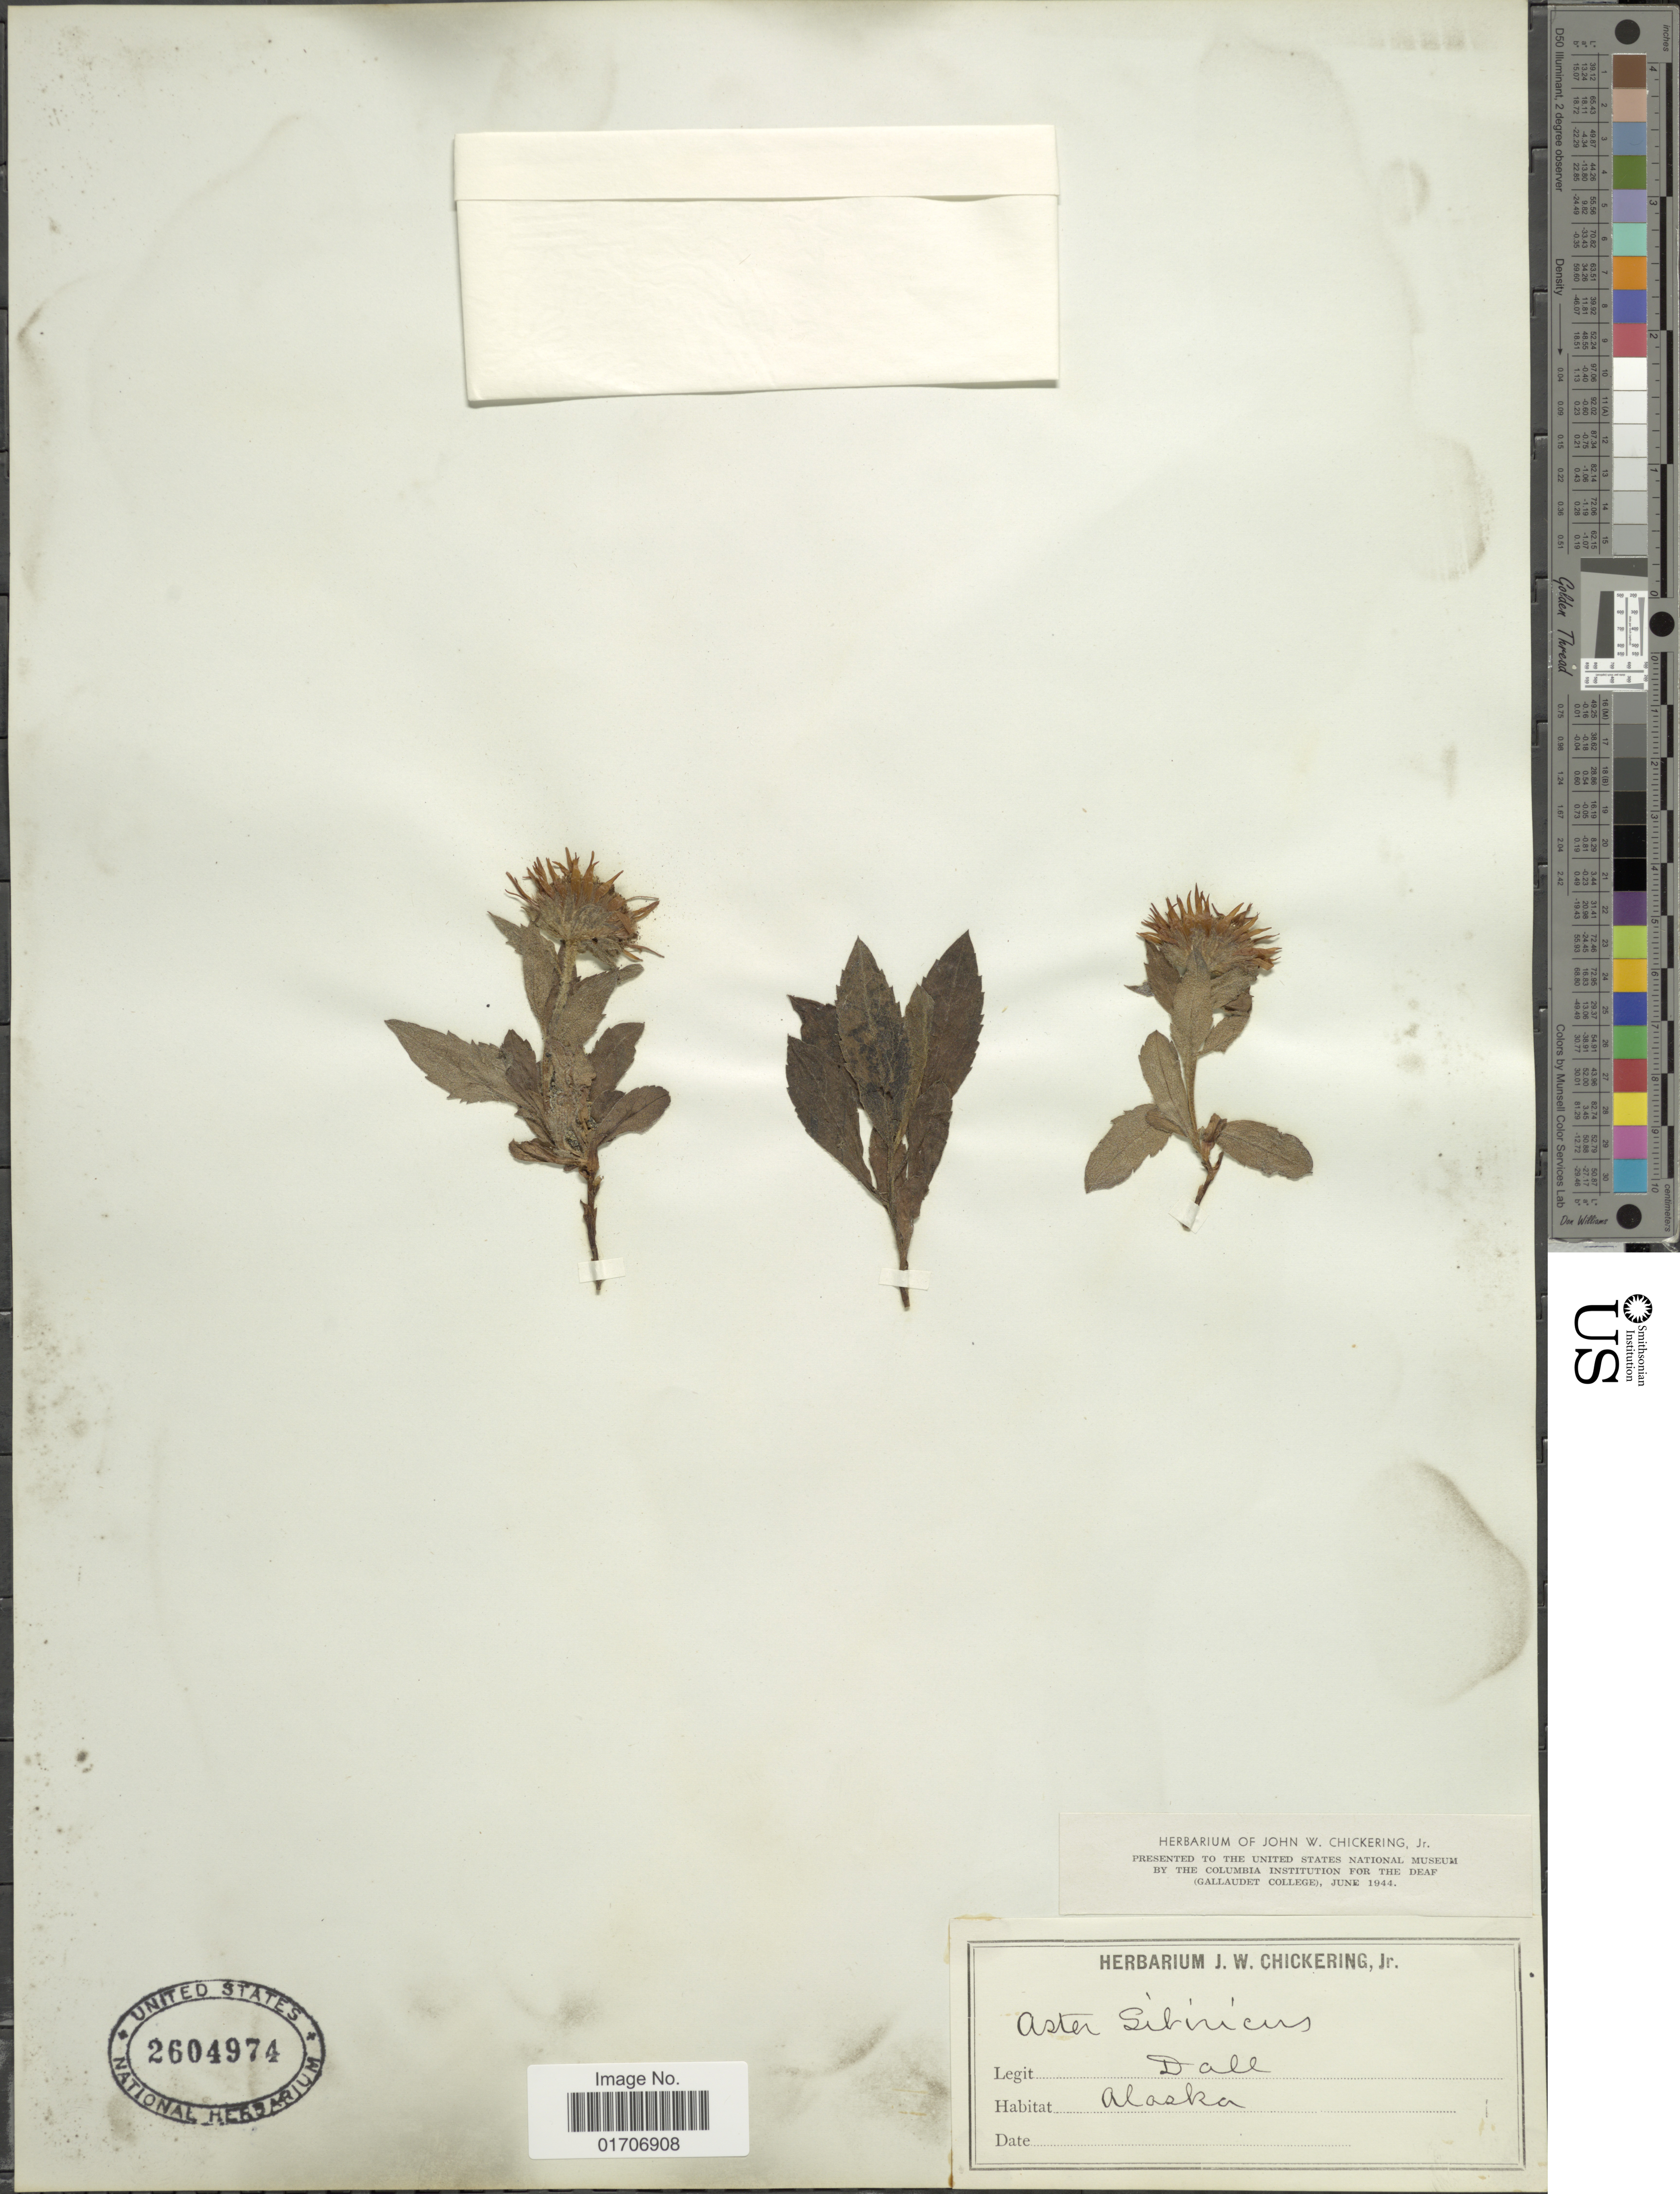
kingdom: Plantae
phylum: Tracheophyta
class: Magnoliopsida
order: Asterales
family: Asteraceae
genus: Eurybia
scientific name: Eurybia sibirica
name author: (L.) G.L. Nesom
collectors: -. Dall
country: United States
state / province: Alaska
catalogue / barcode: US 2604974